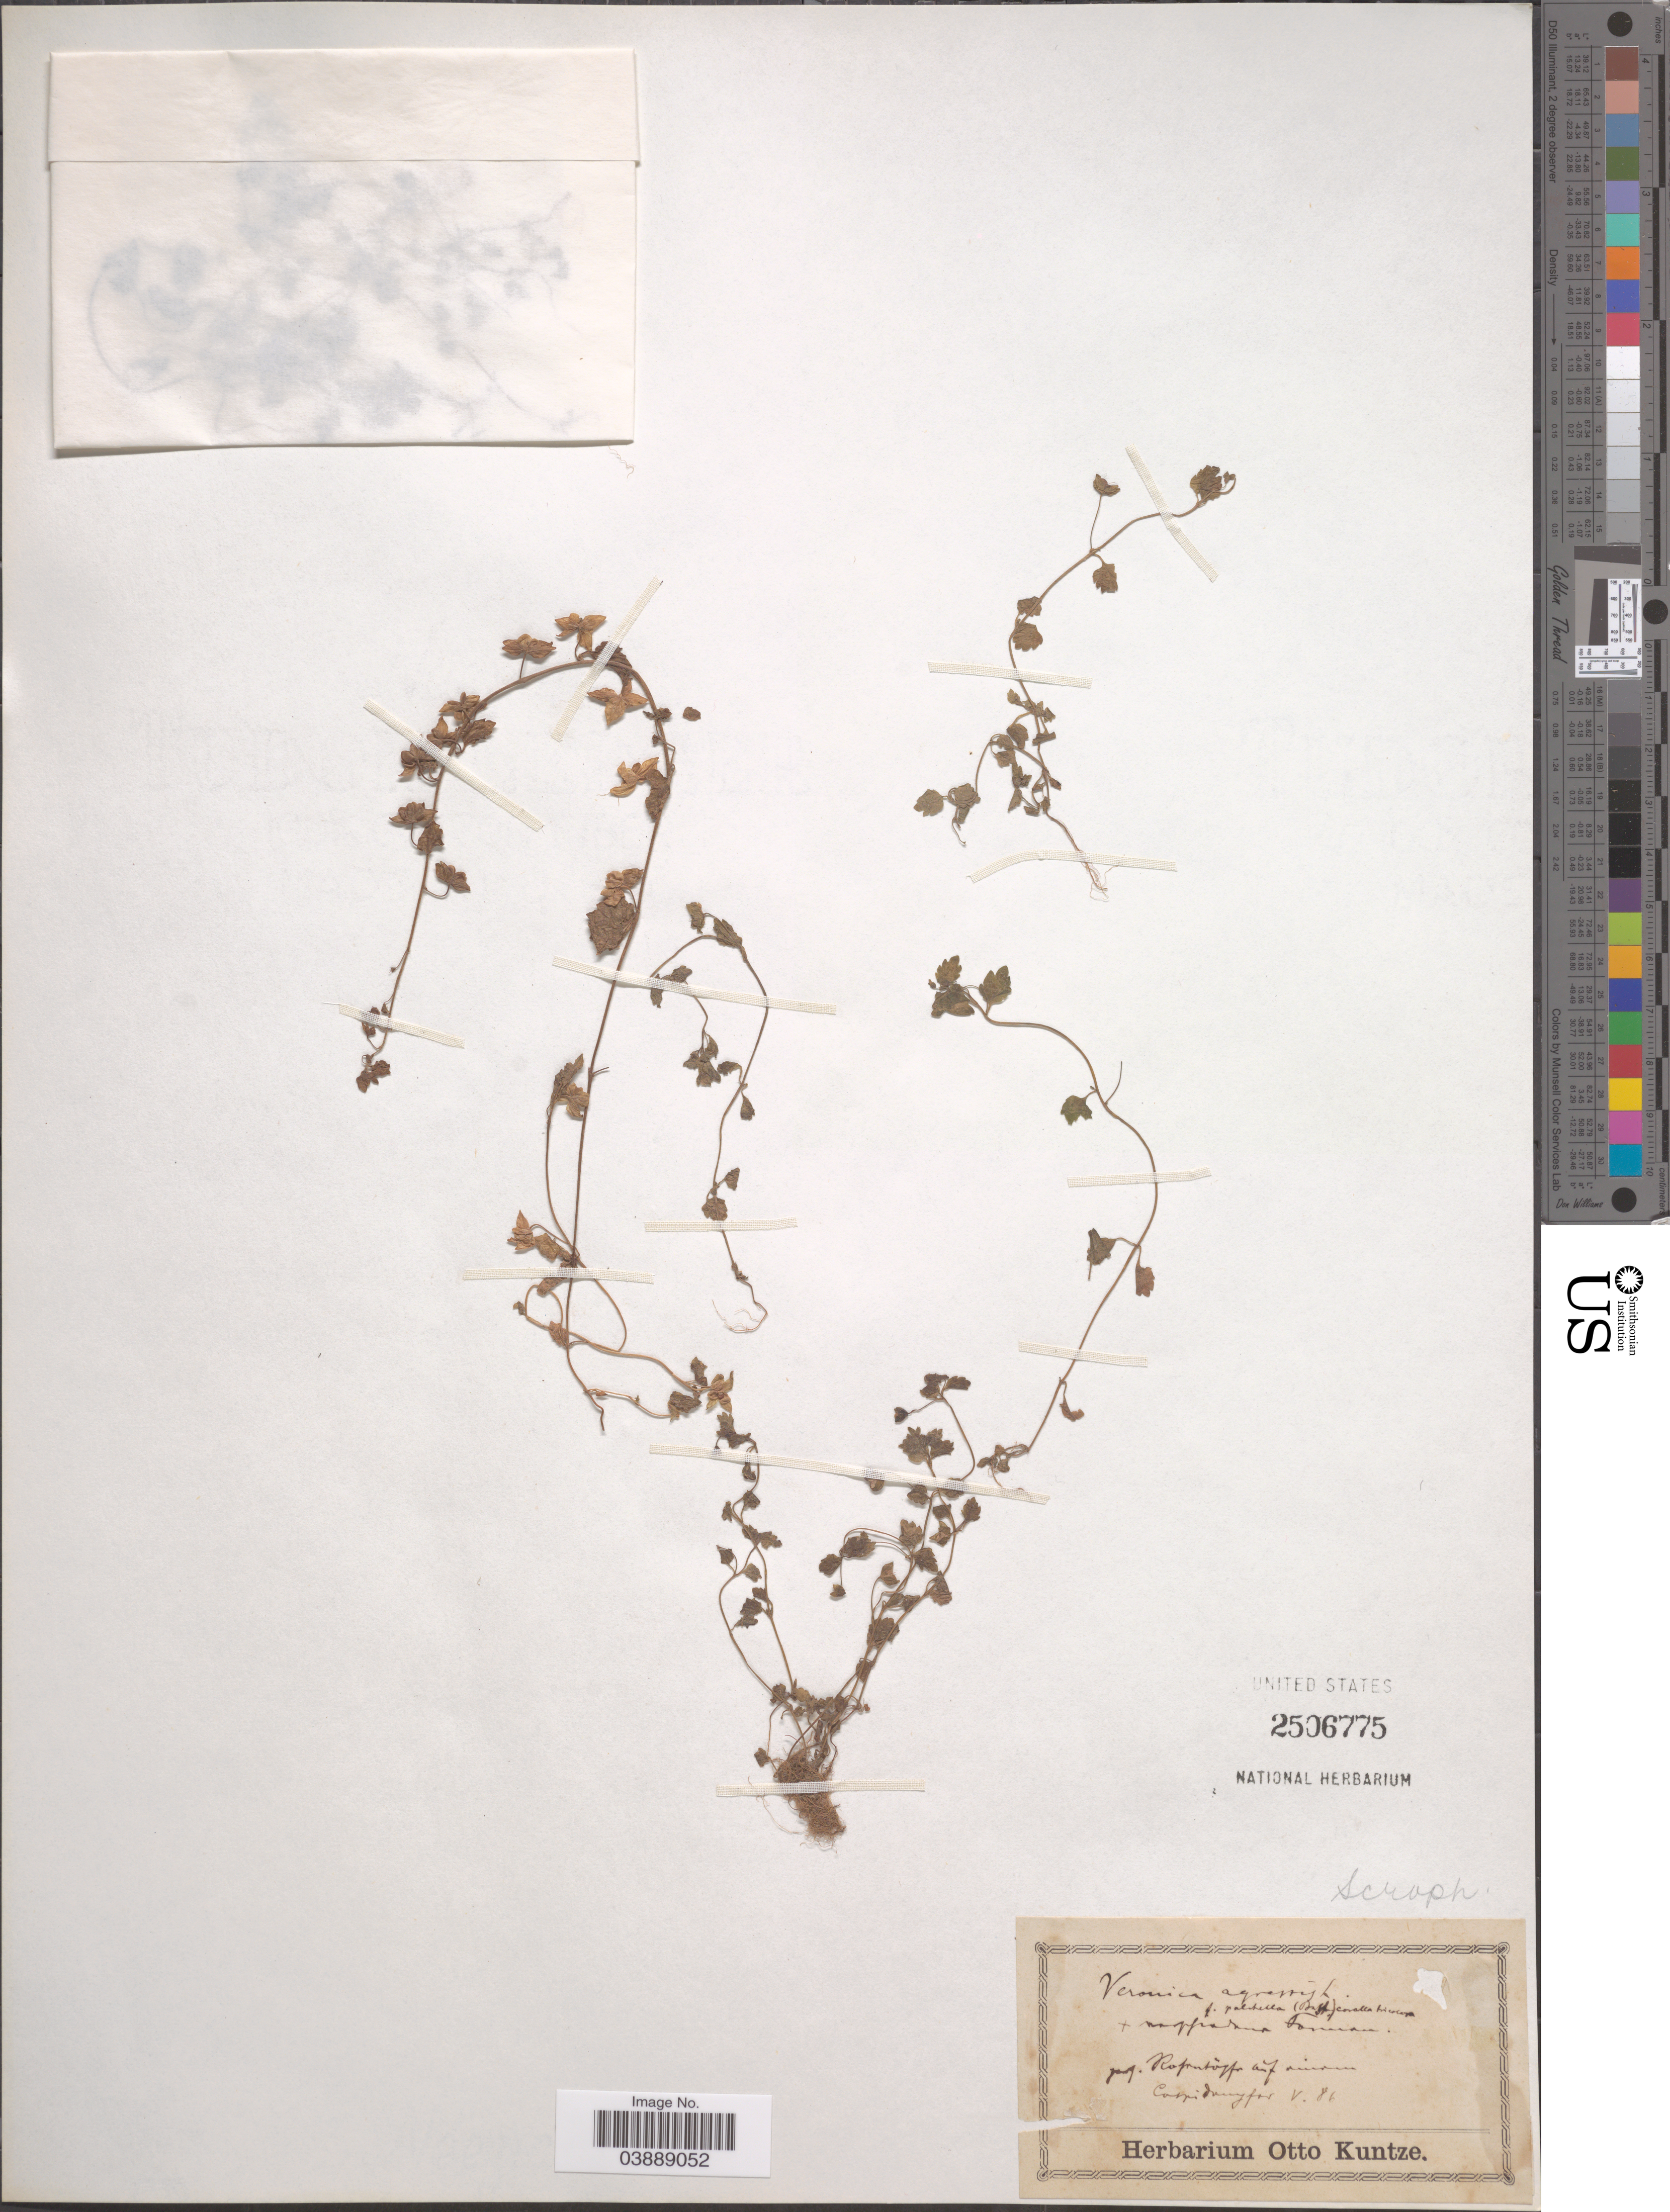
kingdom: Plantae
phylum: Tracheophyta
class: Magnoliopsida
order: Lamiales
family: Plantaginaceae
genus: Veronica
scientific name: Veronica agrestis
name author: L.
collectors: ex herb. Otto Kuntze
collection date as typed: Transcribed d/m/y: /5/86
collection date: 1886-05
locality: [illegible text].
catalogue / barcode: US 2506775